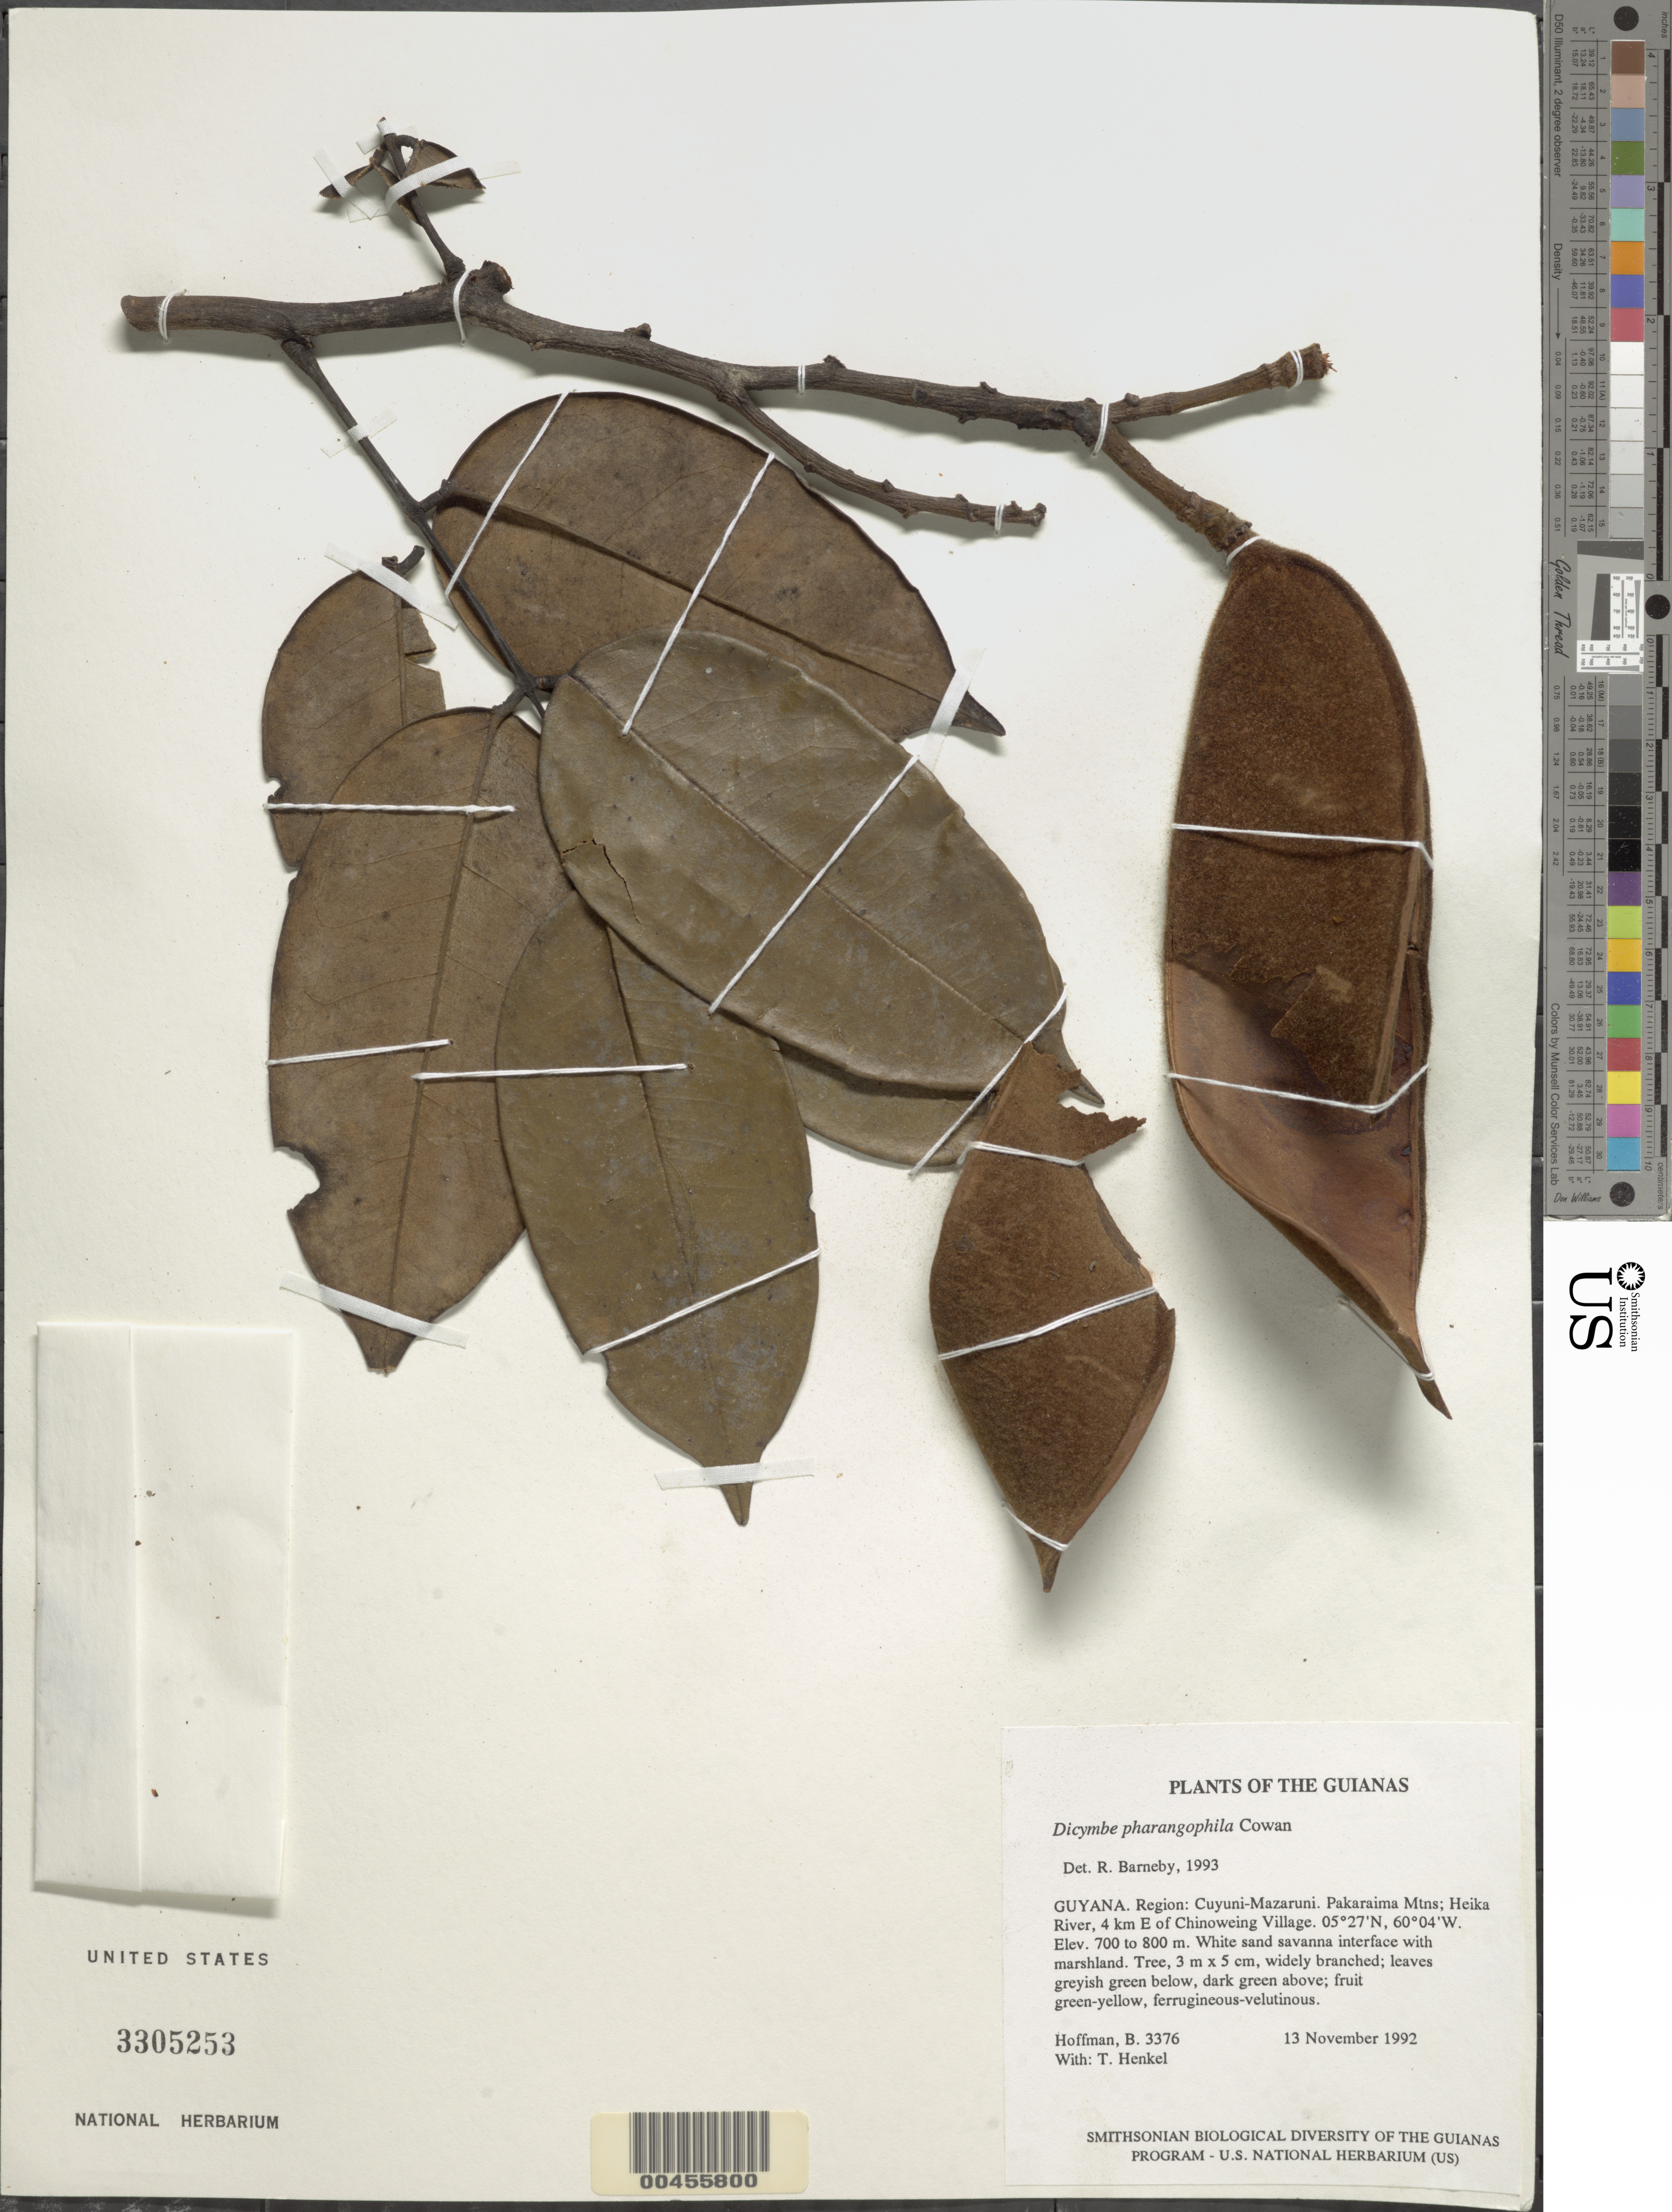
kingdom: Plantae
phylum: Tracheophyta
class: Magnoliopsida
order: Fabales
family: Fabaceae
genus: Dicymbe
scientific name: Dicymbe sp.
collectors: B. Hoffman & T. Henkel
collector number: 3376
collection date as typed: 13 November 1992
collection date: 1992-11-13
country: Guyana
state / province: Cuyuni-Mazaruni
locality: Pakaraima Mountains; Heika River, 4 km E of Chinoweing village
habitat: White sand savanna interface with marshland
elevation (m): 700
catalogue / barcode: US 3305253